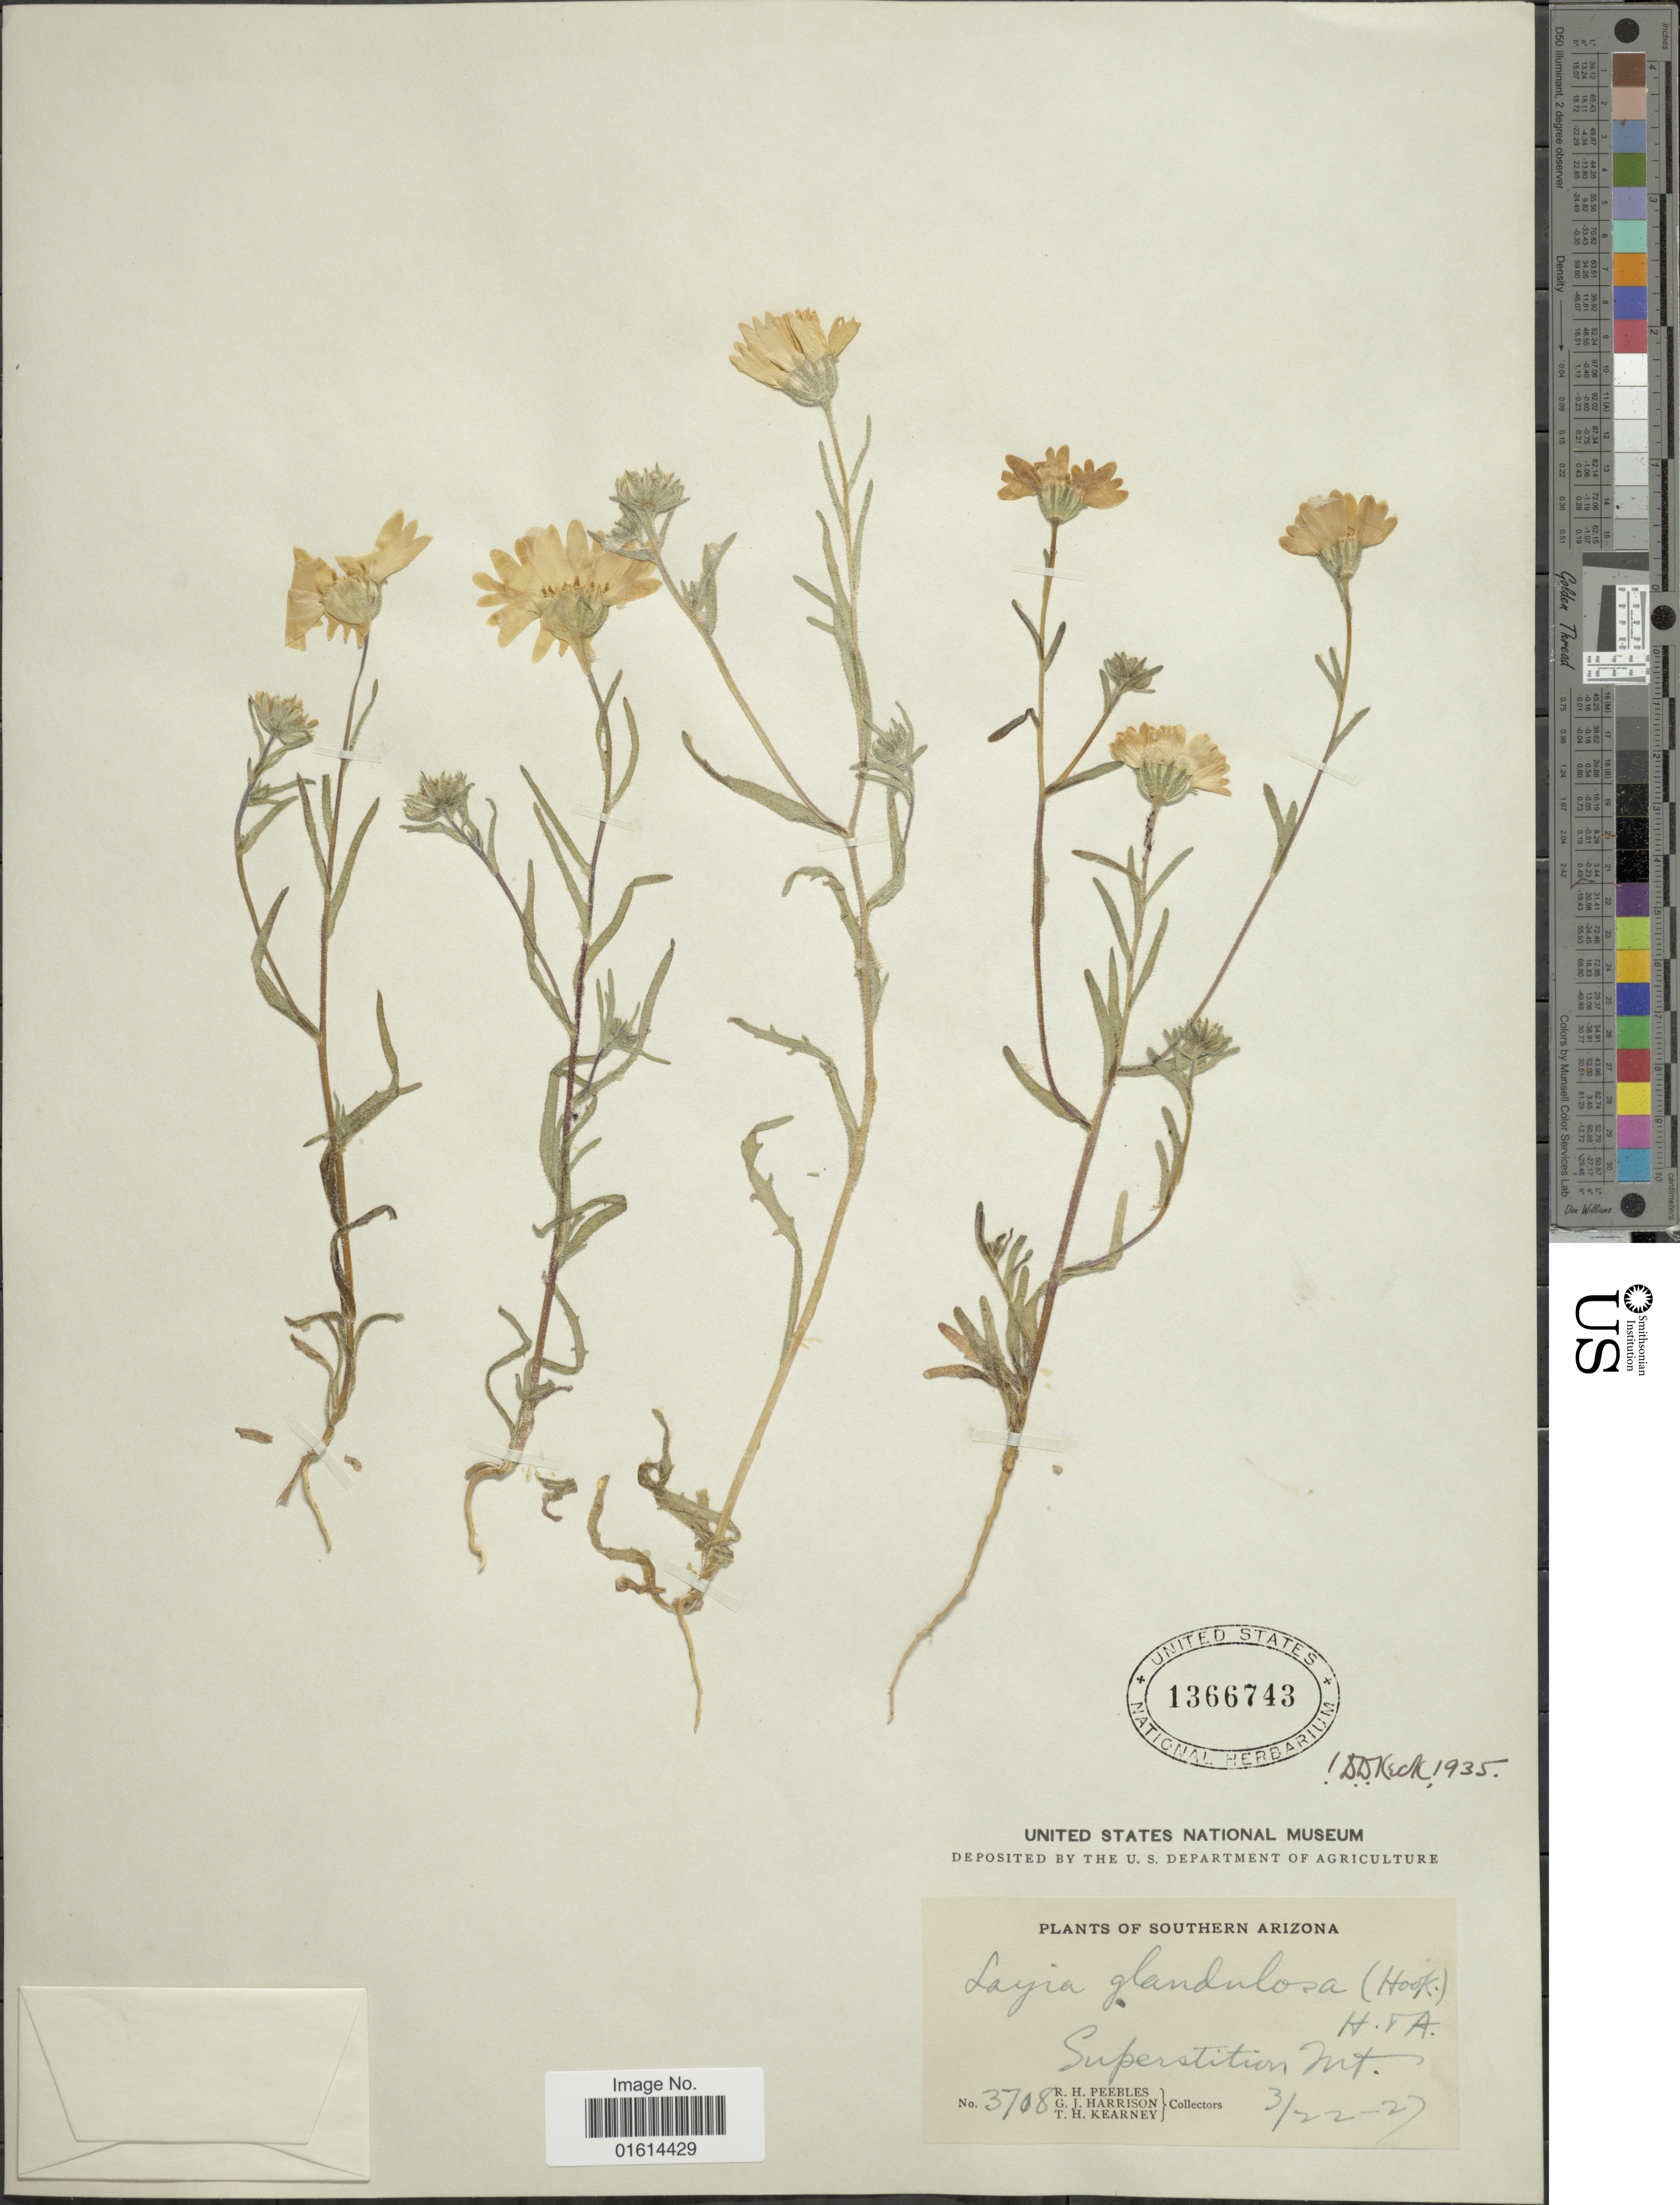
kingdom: Plantae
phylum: Tracheophyta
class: Magnoliopsida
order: Asterales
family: Asteraceae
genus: Layia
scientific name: Layia glandulosa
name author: Hook. & Arn.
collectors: R. H. Peebles, G. J. Harrison & T. H. Kearney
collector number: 3708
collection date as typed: Transcribed d/m/y: 22/3/27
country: United States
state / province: Arizona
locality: Southern Arizona, Superstition Mt.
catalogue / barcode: US 1366743